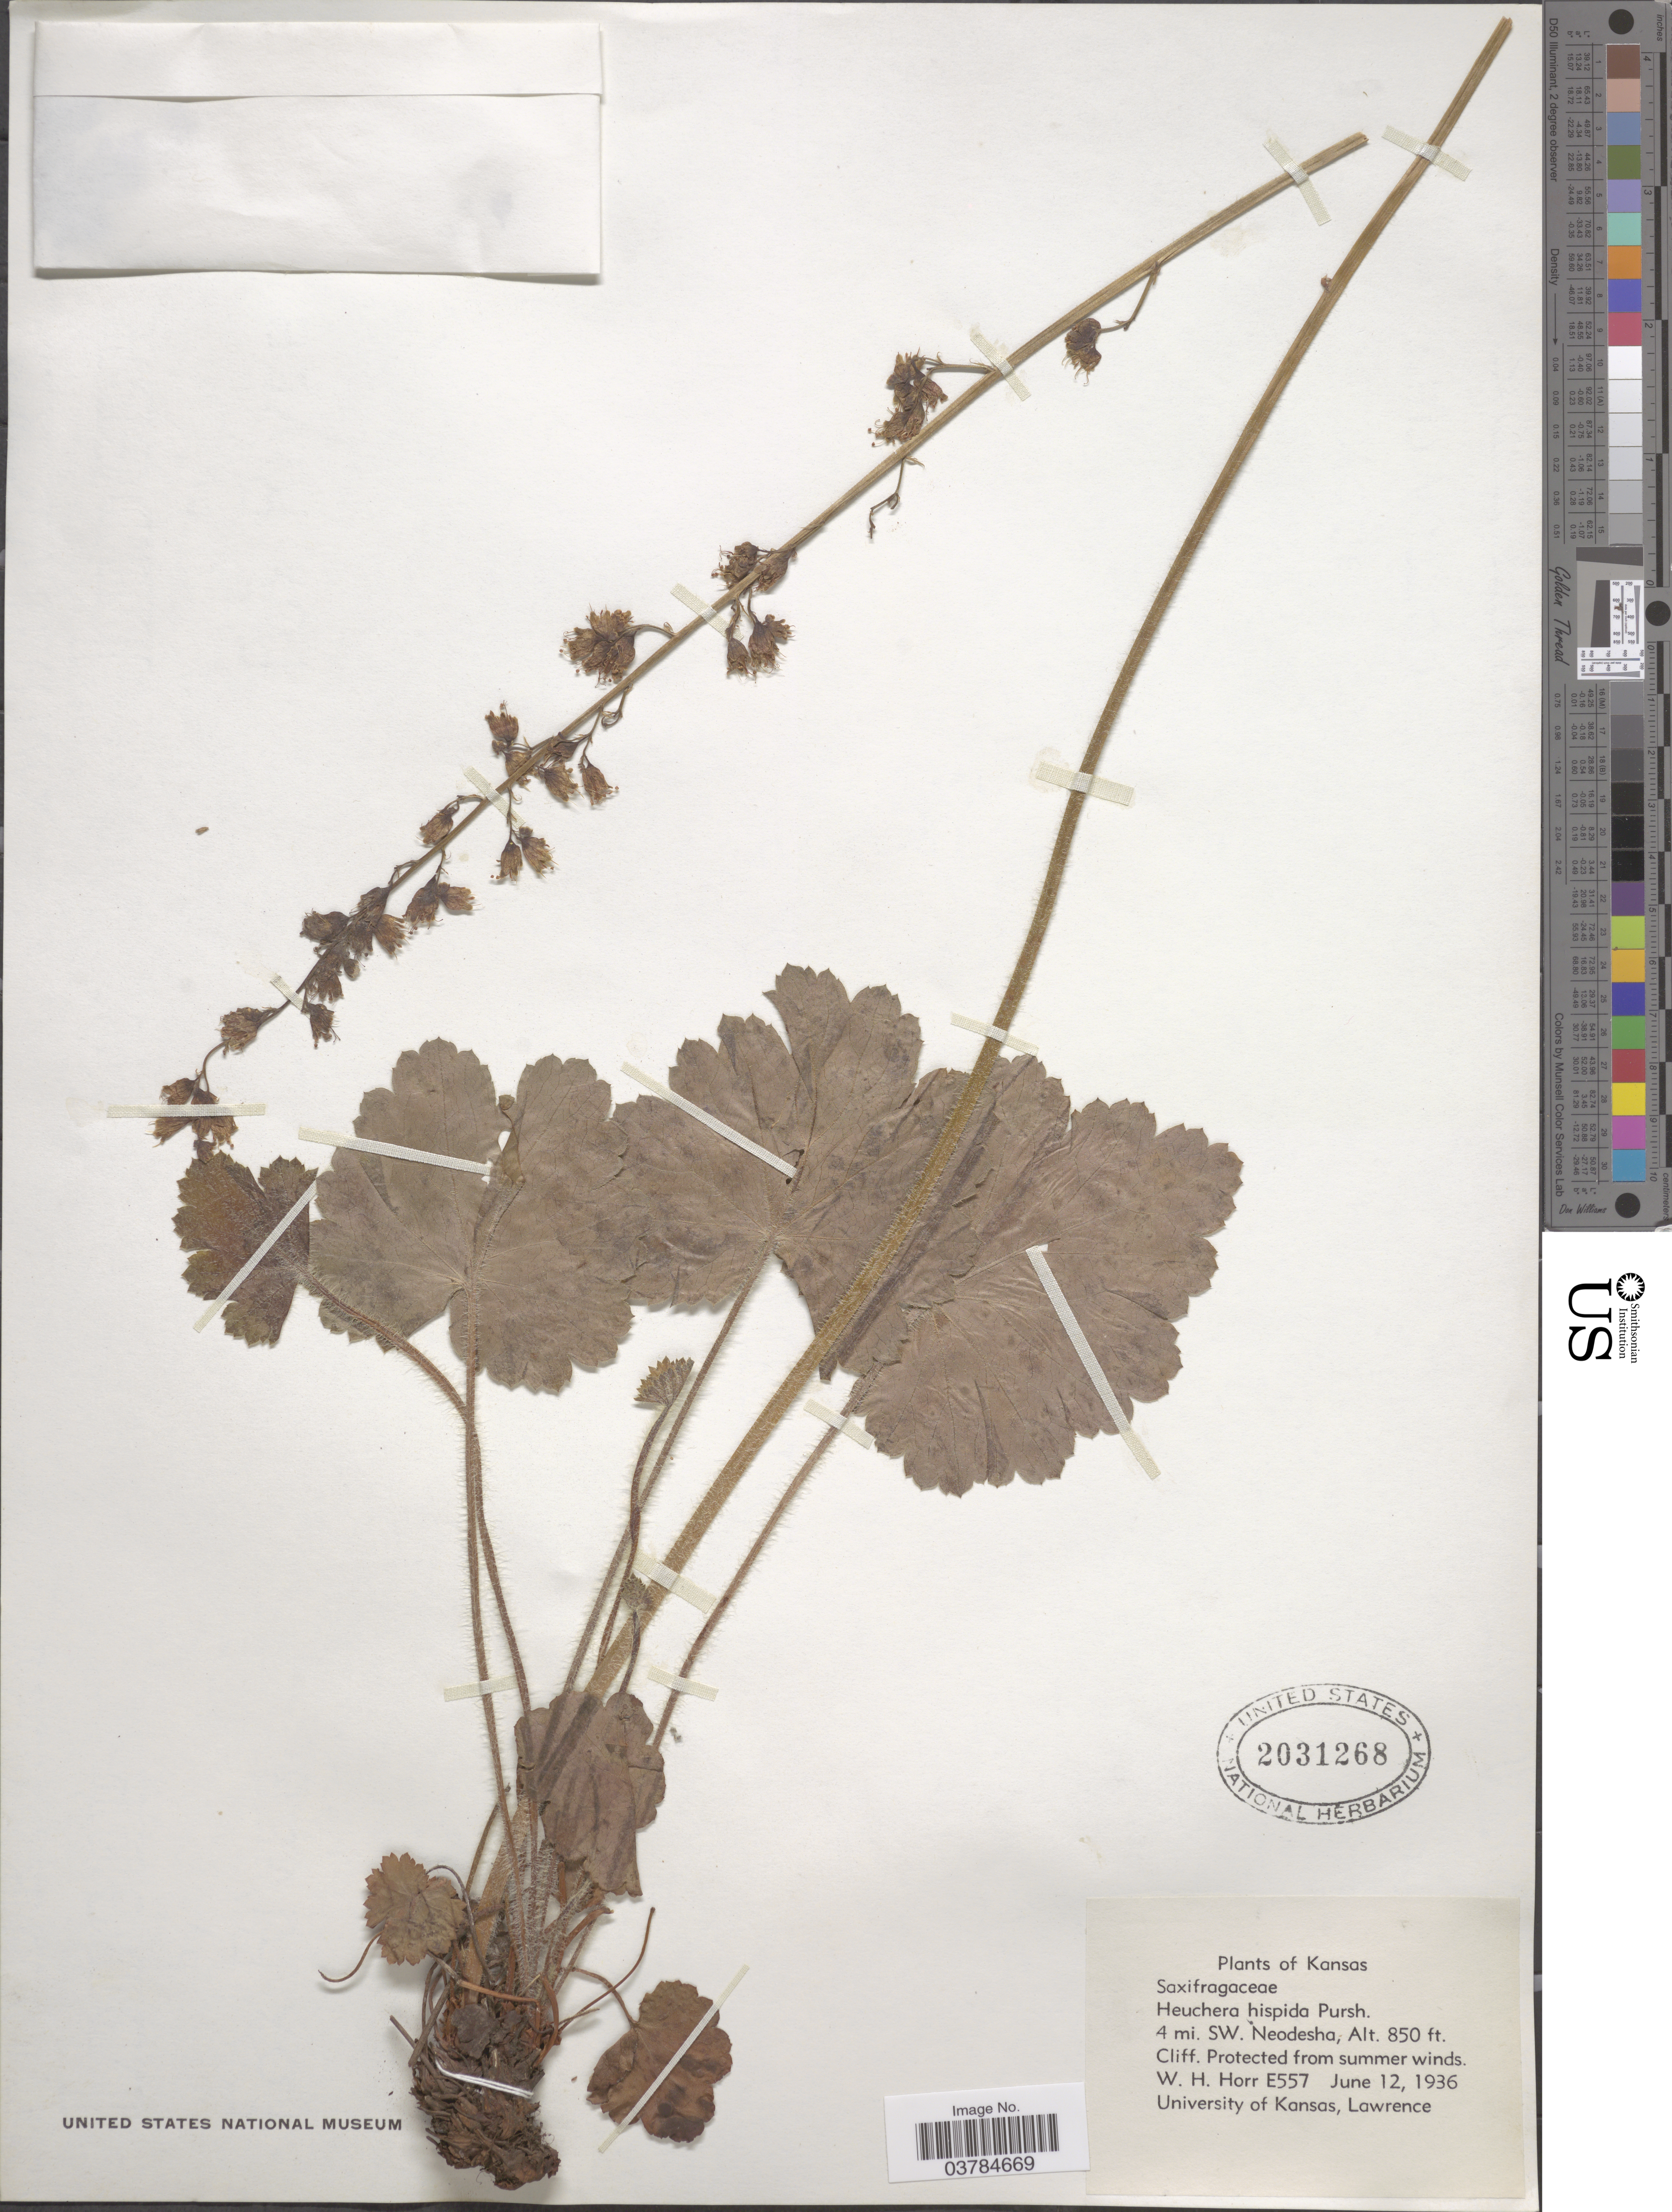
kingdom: Plantae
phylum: Tracheophyta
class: Magnoliopsida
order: Saxifragales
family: Saxifragaceae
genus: Heuchera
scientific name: Heuchera hispida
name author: Pursh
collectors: W. H. Horr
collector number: E557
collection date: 1936-06-12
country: United States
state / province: Kansas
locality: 4 mi. SW. Neodesha.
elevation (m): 259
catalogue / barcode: US 2031268